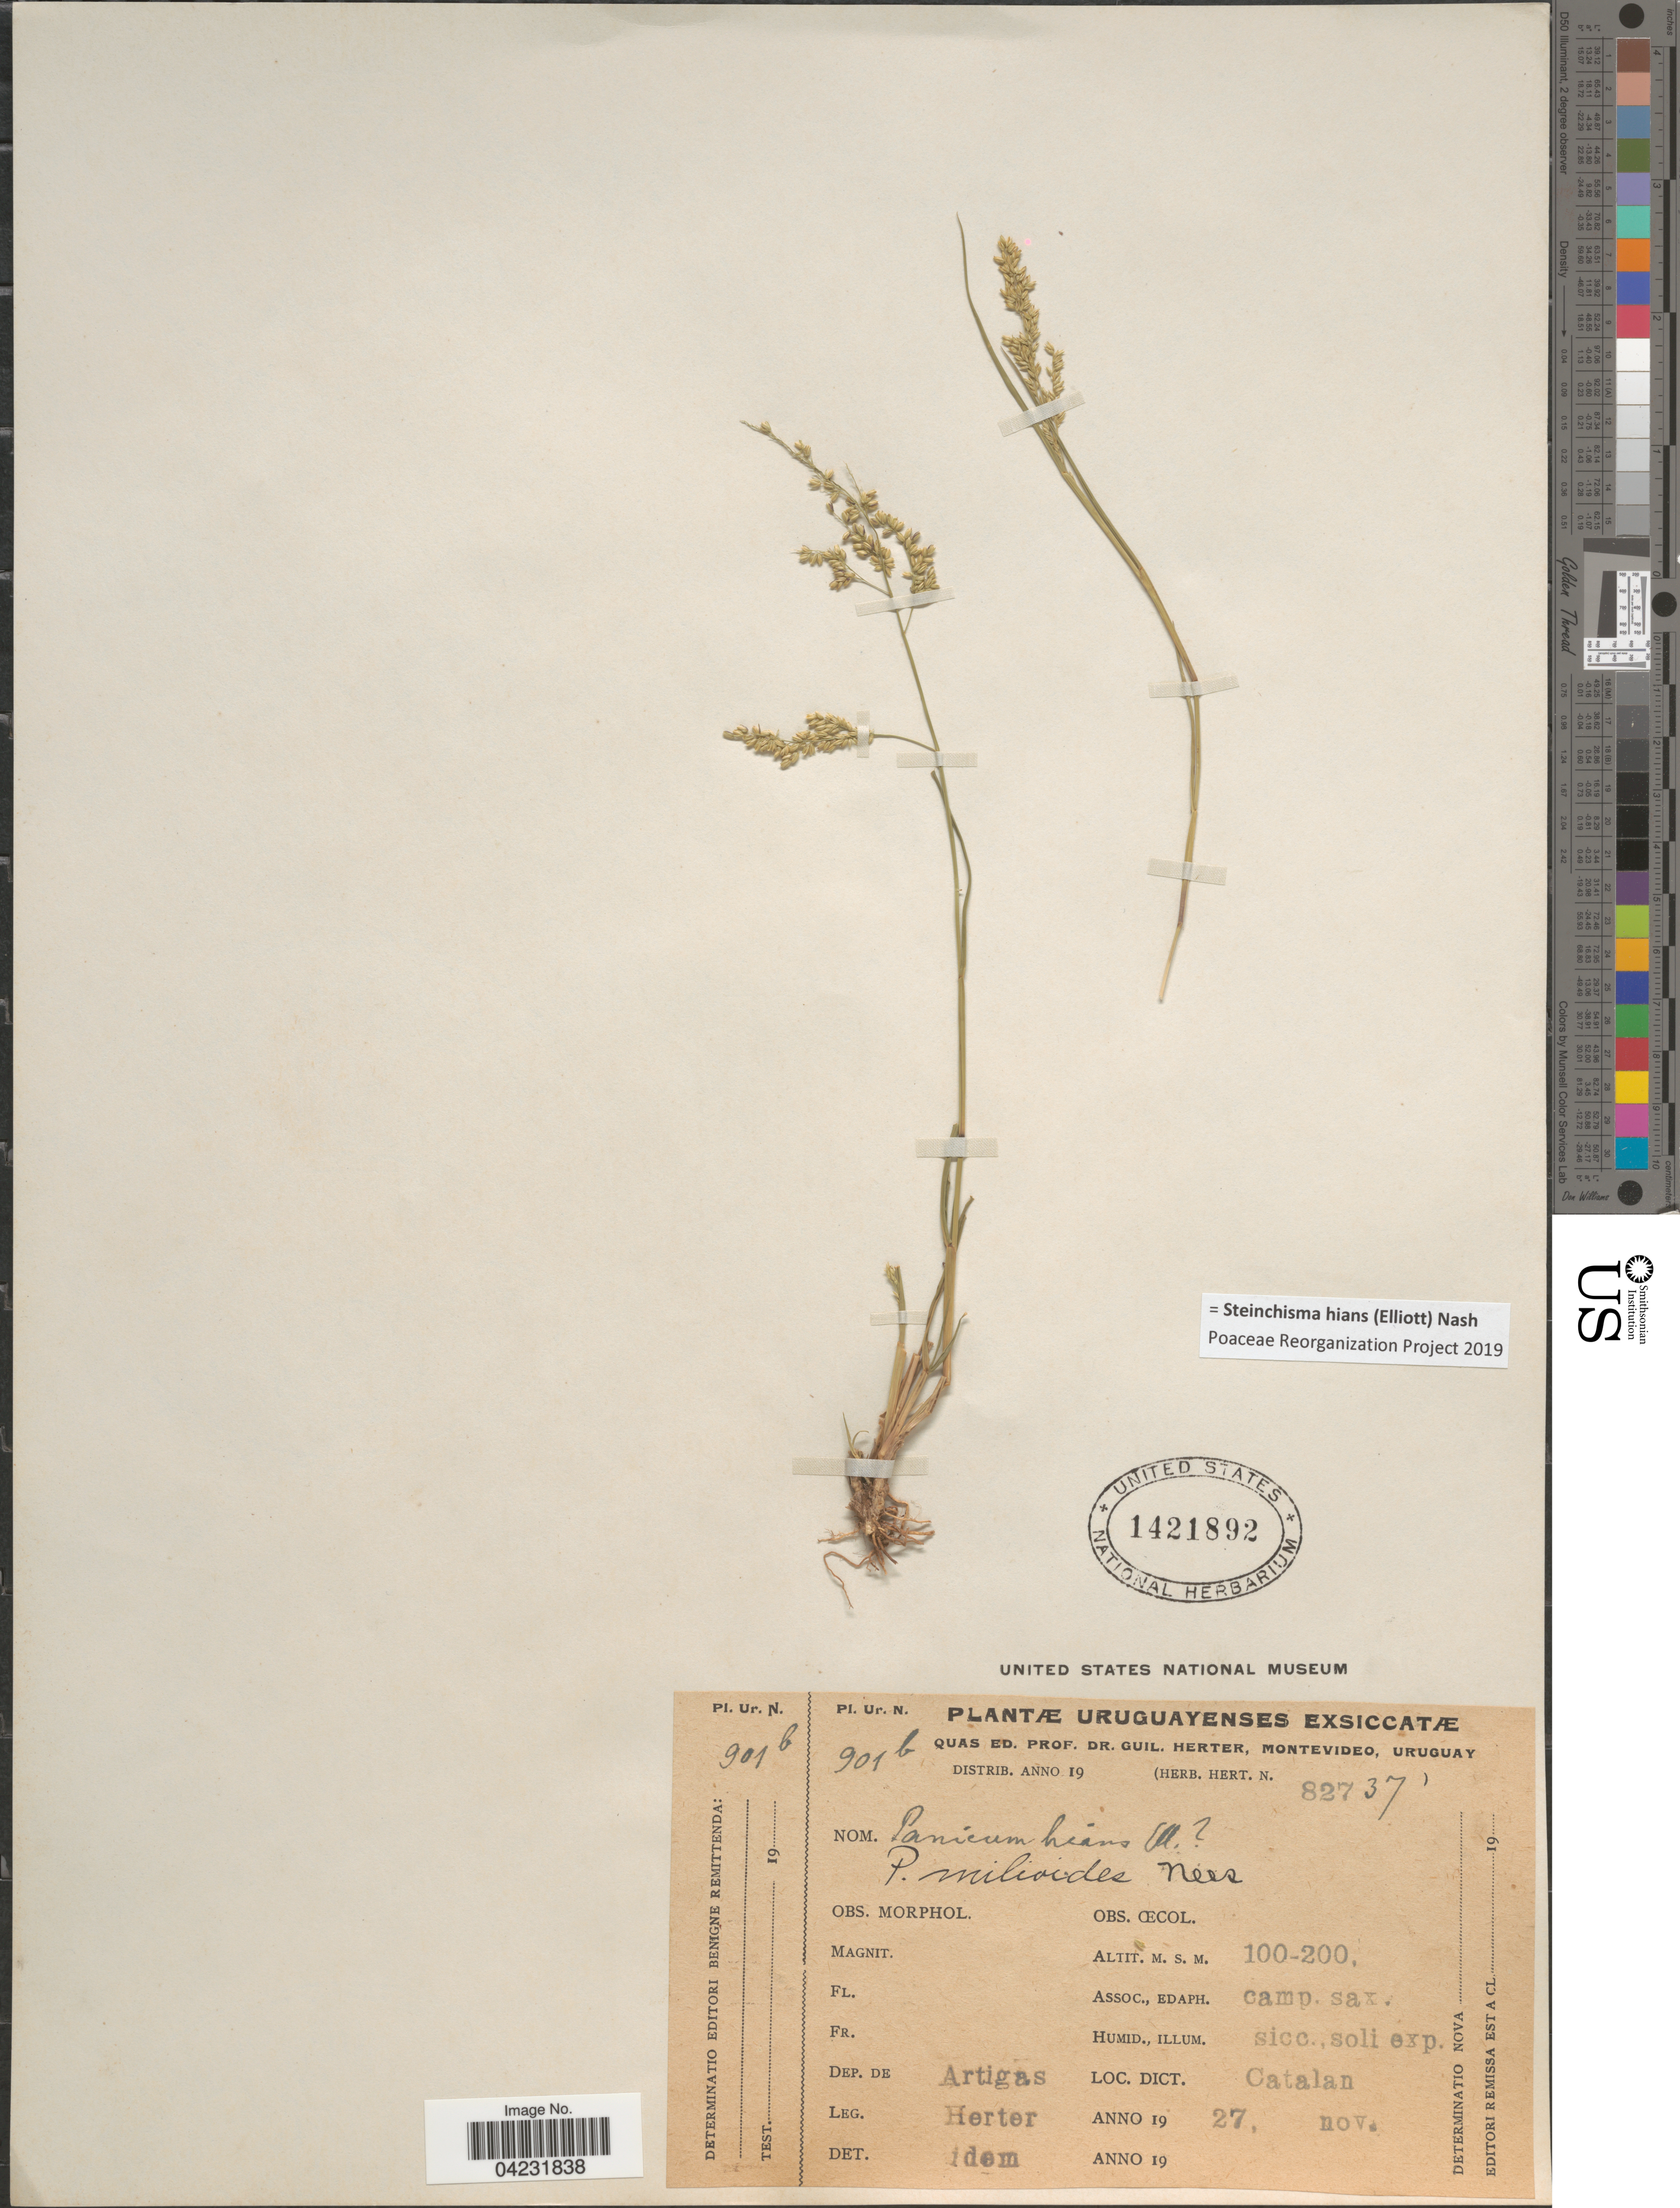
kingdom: Plantae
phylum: Tracheophyta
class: Liliopsida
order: Poales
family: Poaceae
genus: Steinchisma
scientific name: Steinchisma hians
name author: (Elliott) Nash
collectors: G. Herter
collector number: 82737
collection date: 1927-11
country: Uruguay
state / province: Artigas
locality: Dep. de Artigas. Loc. Dict. Catalan.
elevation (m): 100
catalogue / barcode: US 1421892